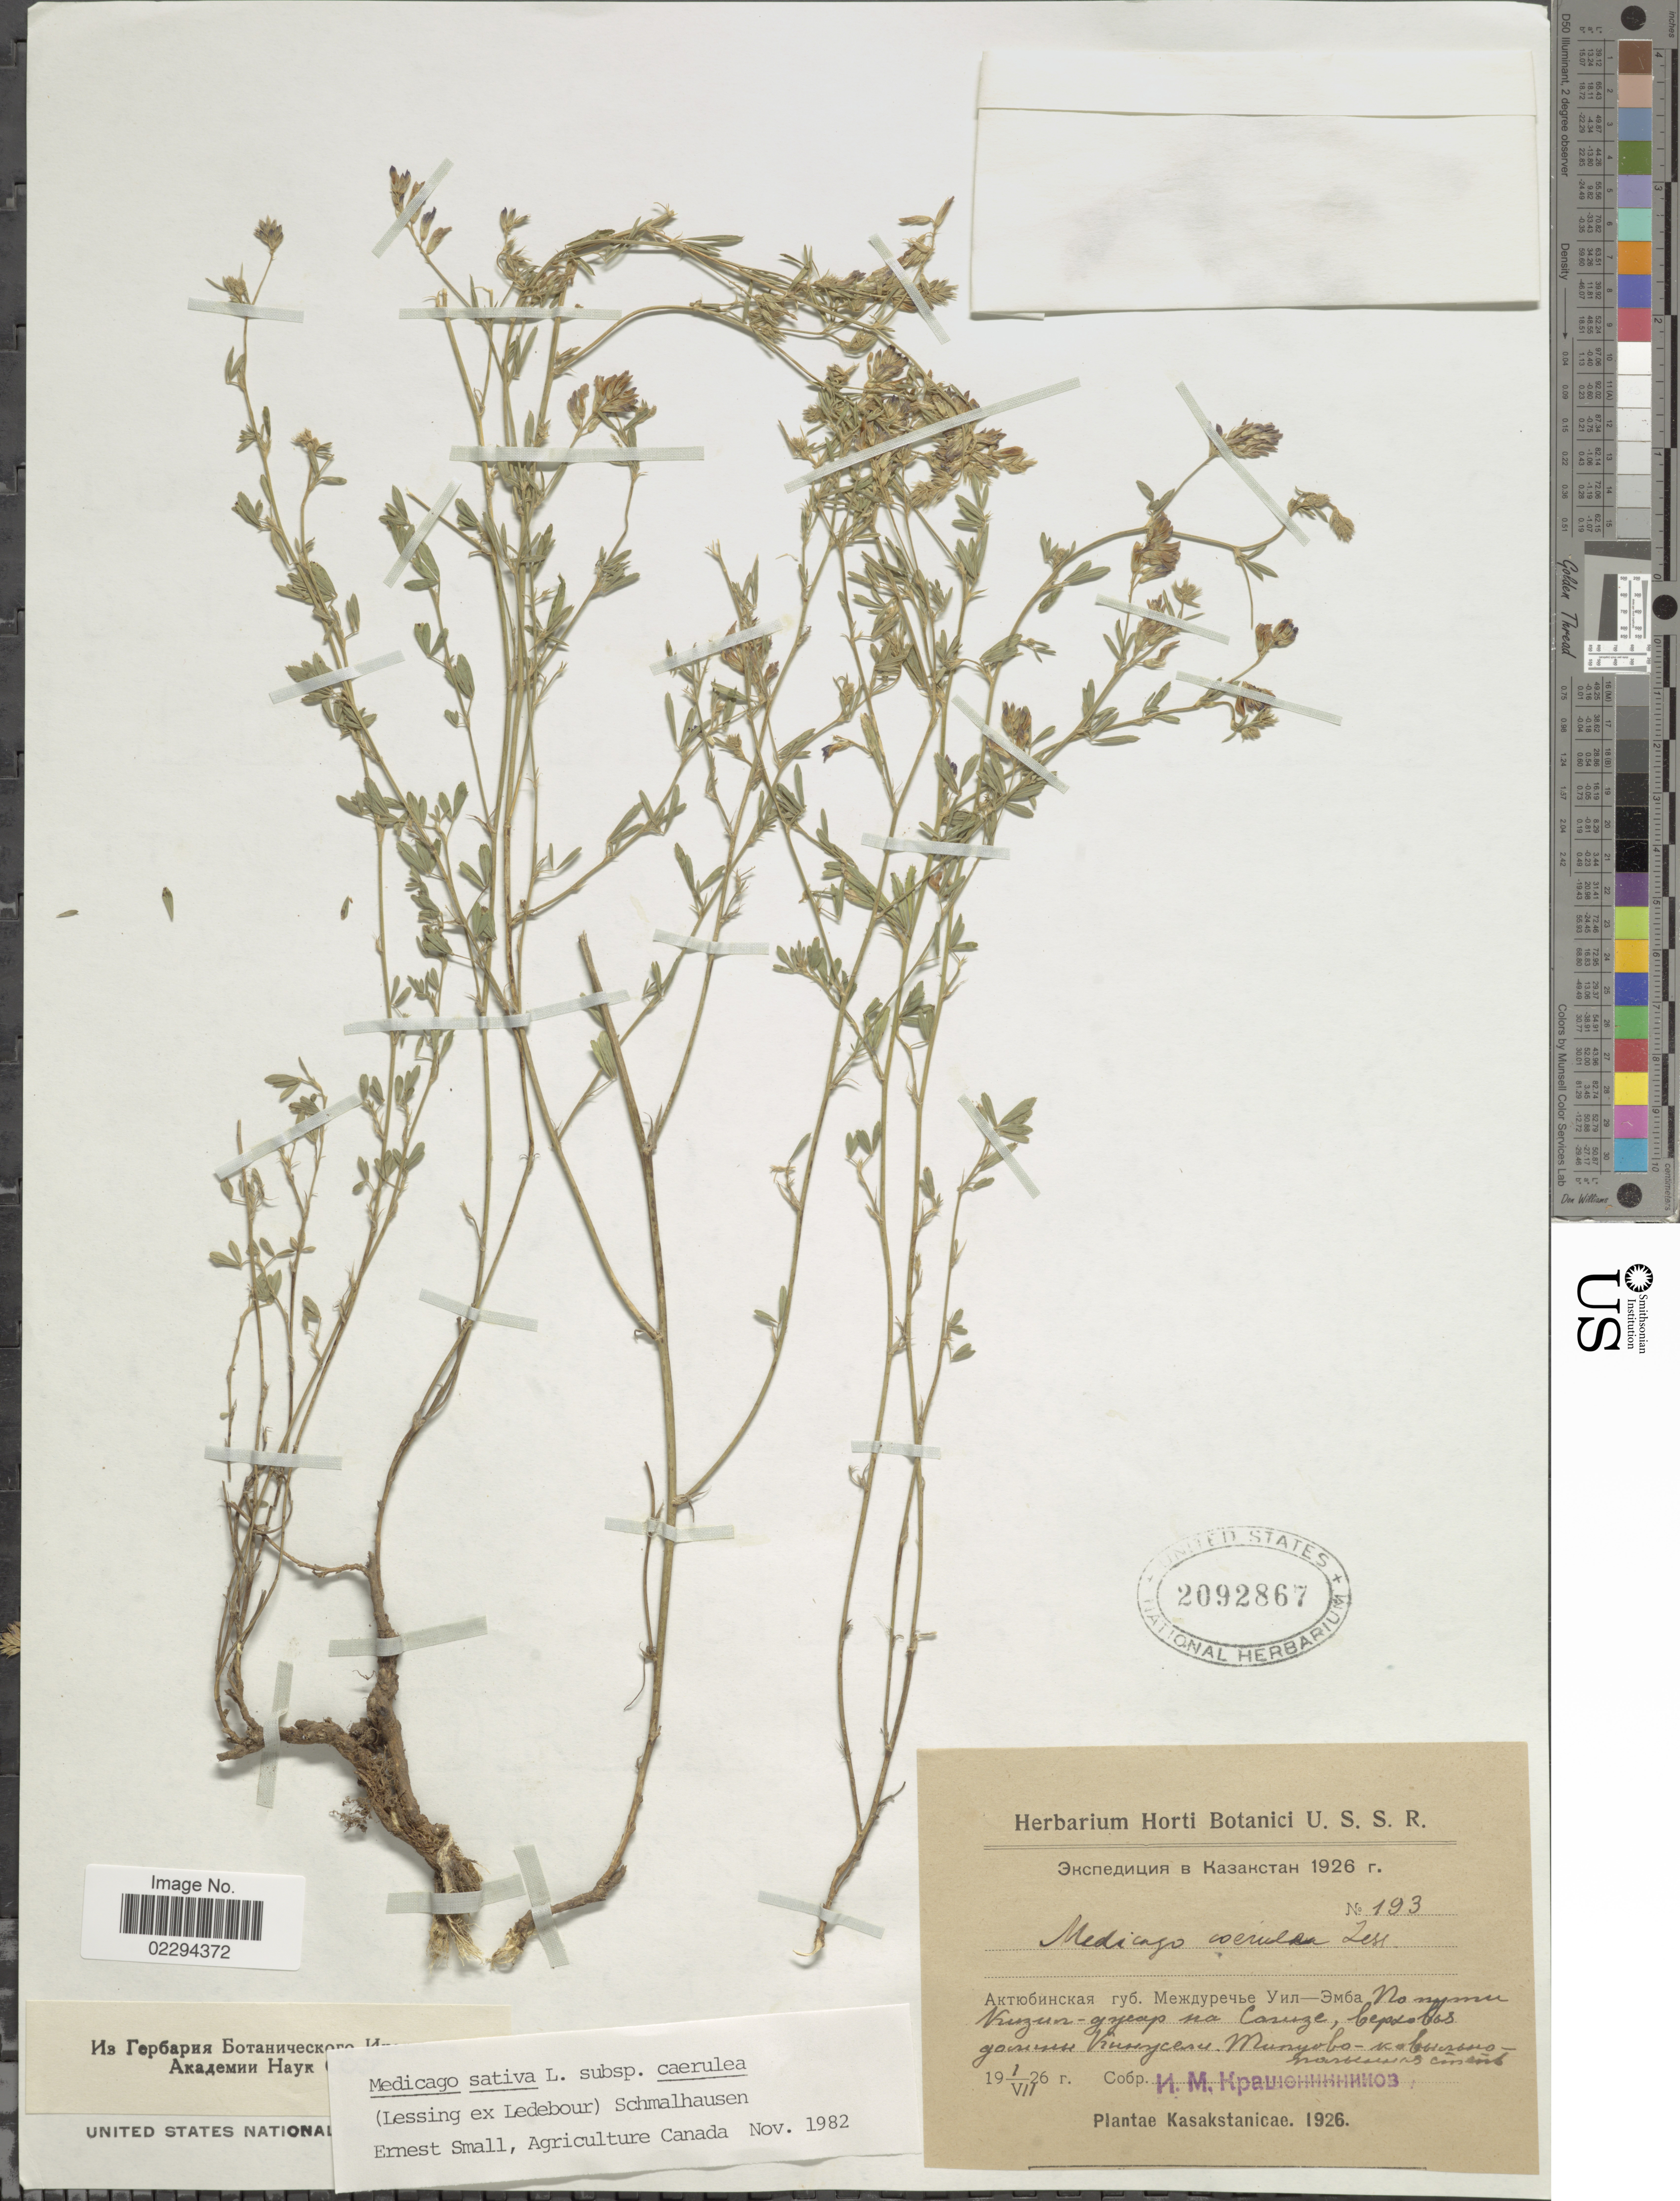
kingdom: Plantae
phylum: Tracheophyta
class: Magnoliopsida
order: Fabales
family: Fabaceae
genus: Medicago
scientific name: Medicago sativa subsp. caerulea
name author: (Ledeb.) Schmalh.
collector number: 193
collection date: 1926-08-01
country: Kazakhstan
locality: Kasakstanicae.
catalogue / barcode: US 2092867